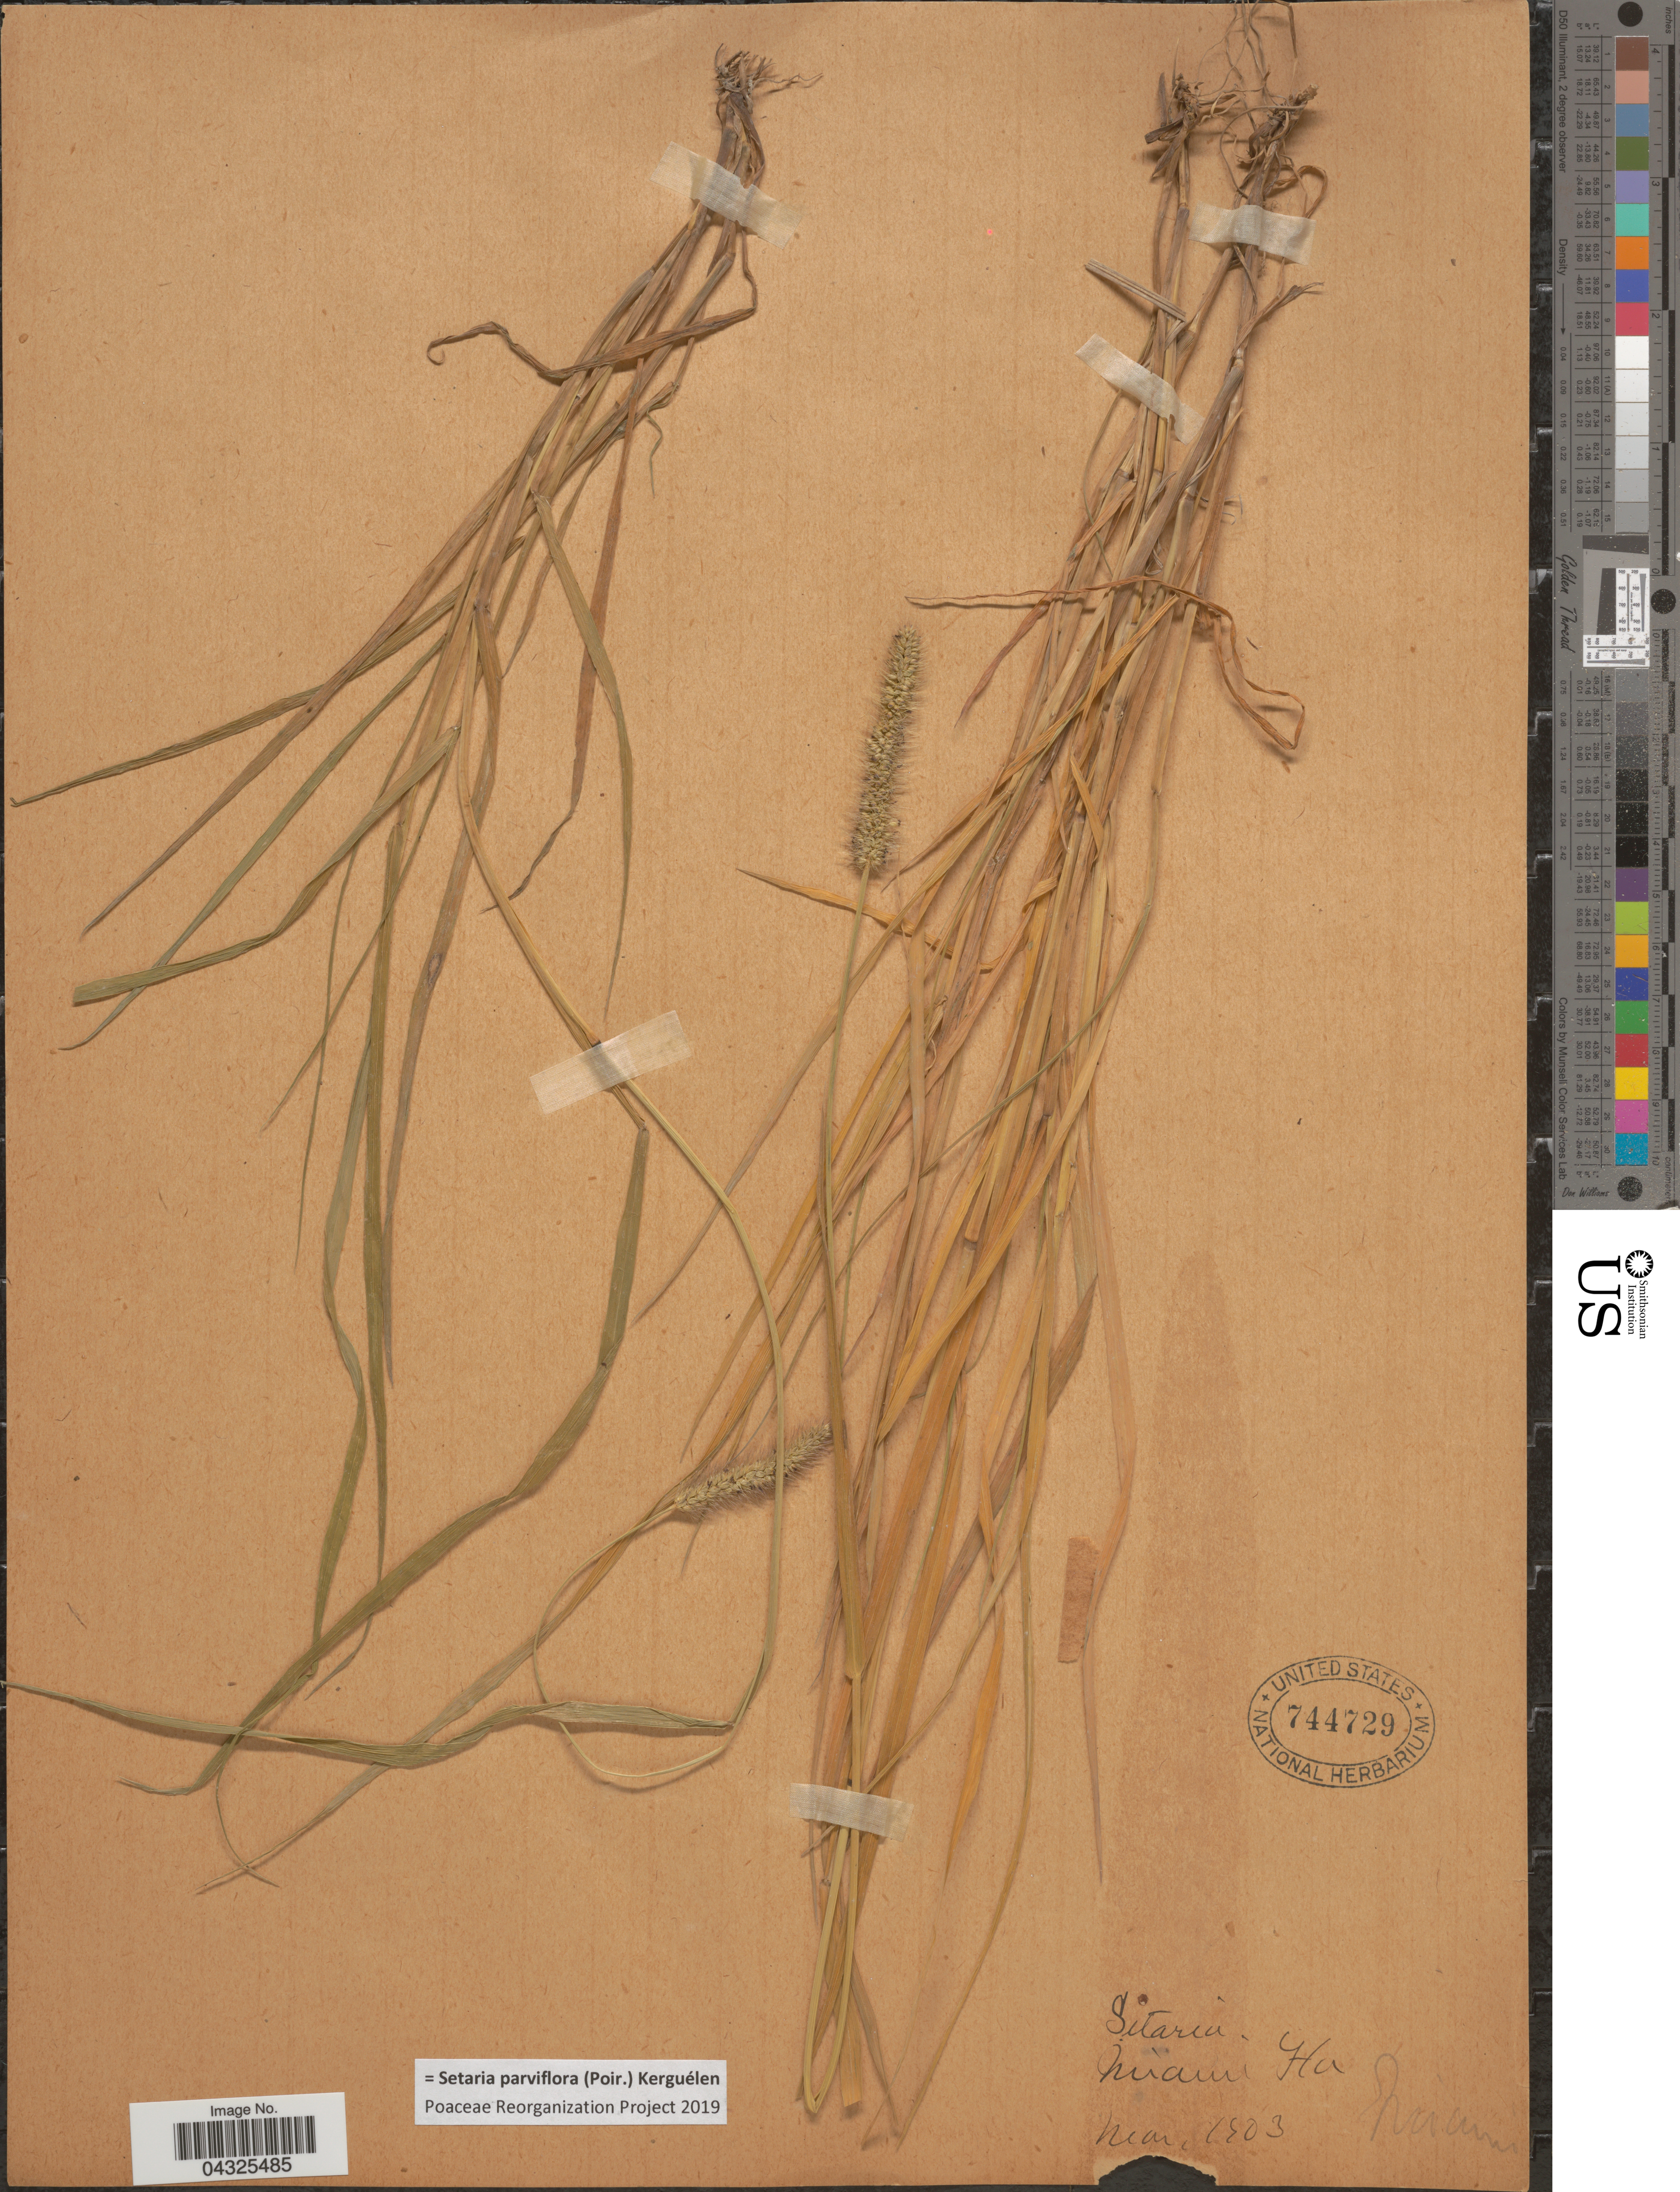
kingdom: Plantae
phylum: Tracheophyta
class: Liliopsida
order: Poales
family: Poaceae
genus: Setaria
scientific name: Setaria parviflora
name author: (Poir.) Kerguélen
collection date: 1903-03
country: United States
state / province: Florida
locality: Miami.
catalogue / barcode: US 744729